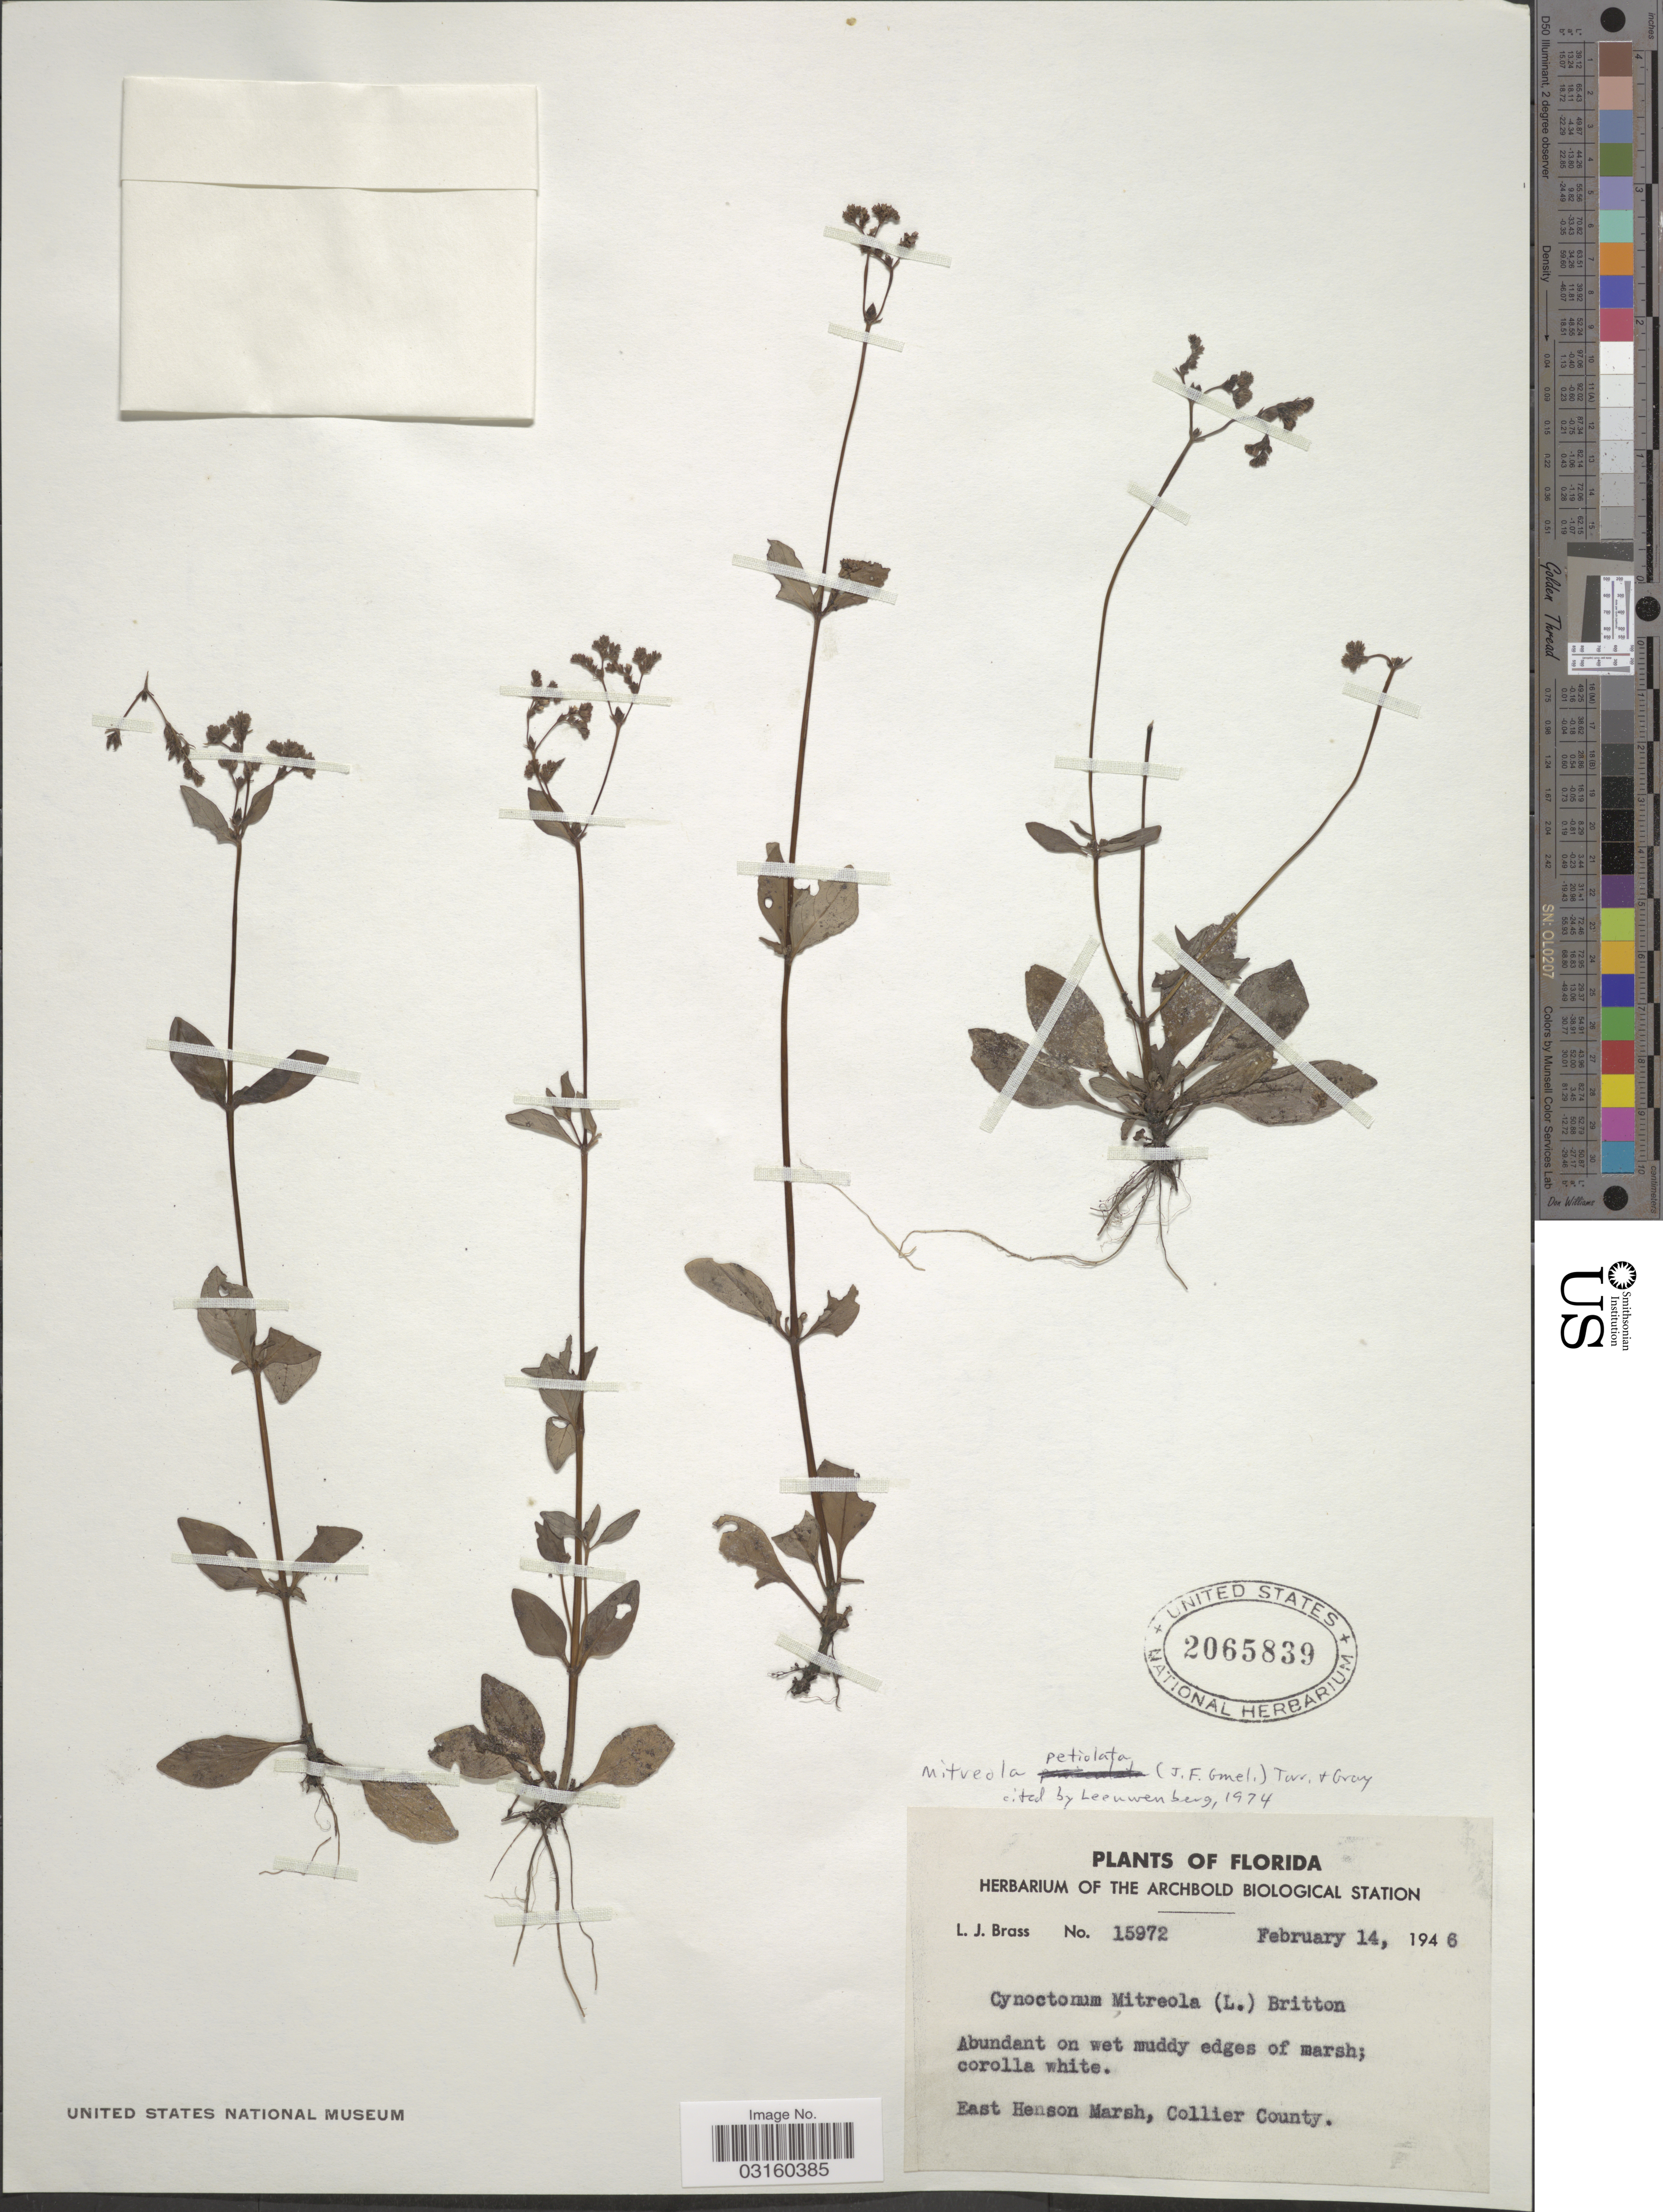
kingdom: Plantae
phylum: Tracheophyta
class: Magnoliopsida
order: Gentianales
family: Loganiaceae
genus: Mitreola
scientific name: Mitreola petiolata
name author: (J.F. Gmel.) Torr. & A. Gray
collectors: L. J. Brass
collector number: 15972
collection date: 1946-02-14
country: United States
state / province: Florida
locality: East Henson Marsh, Collier County.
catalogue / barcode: US 2065839